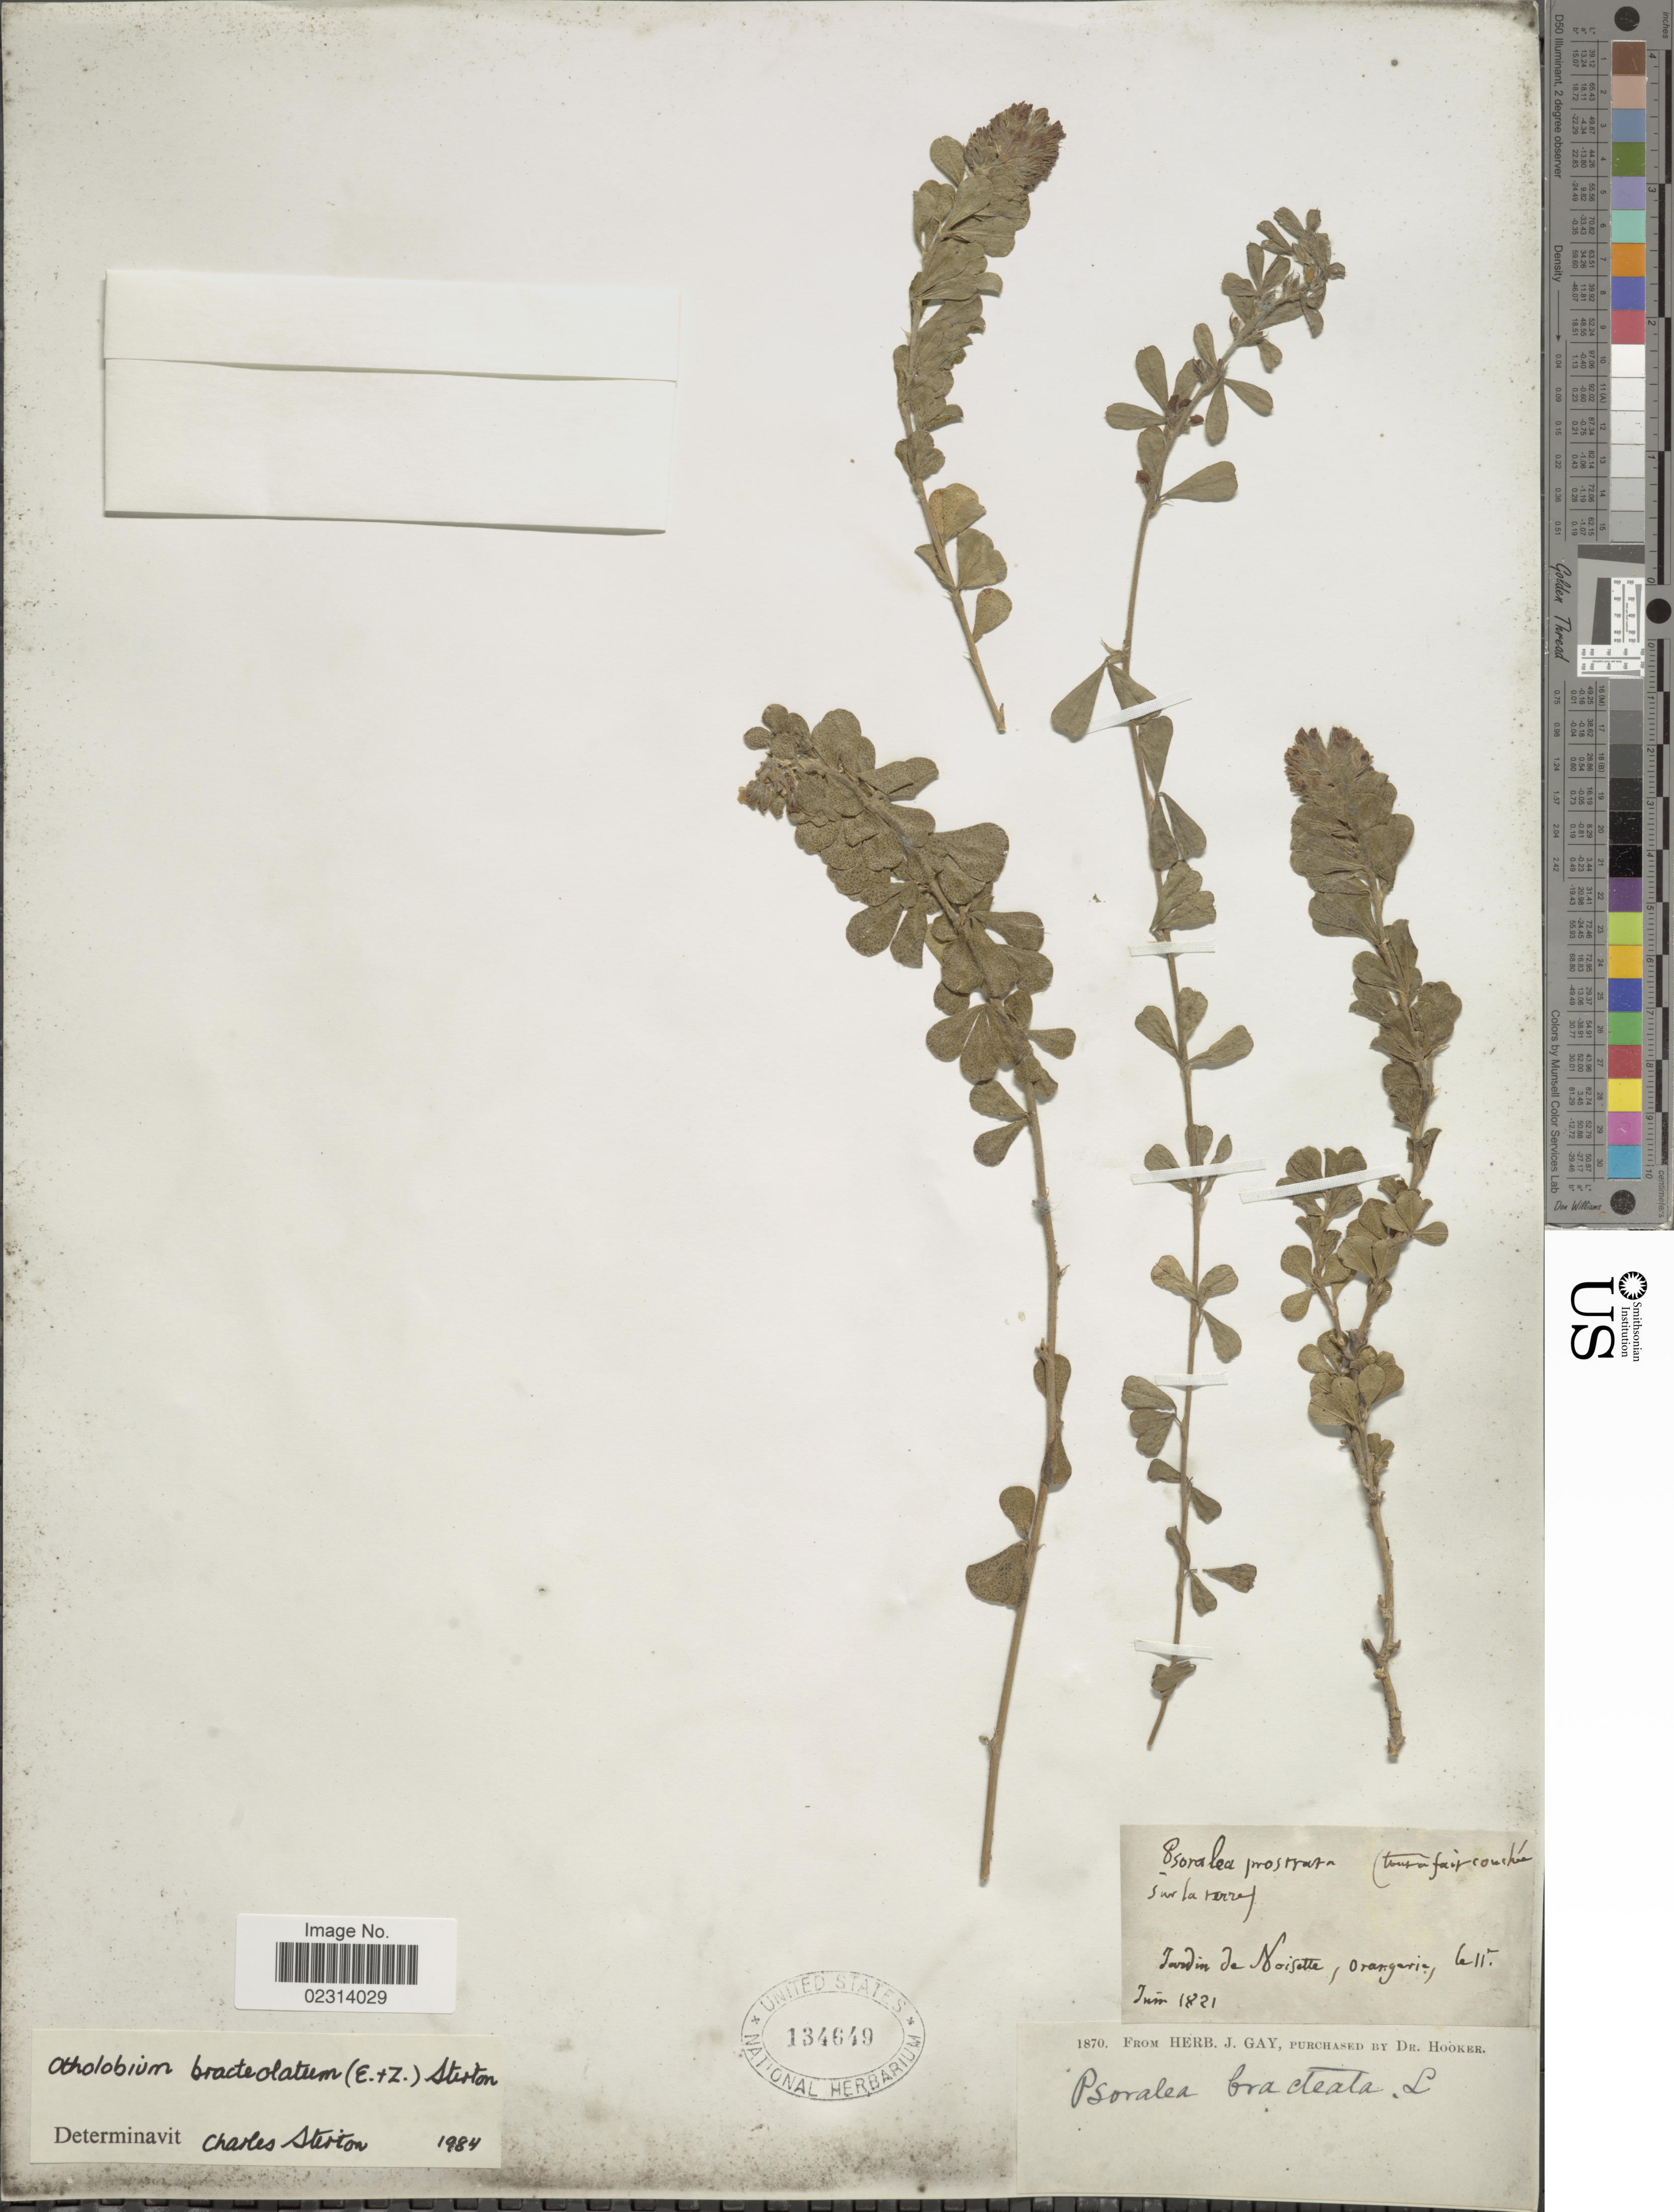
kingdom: Plantae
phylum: Tracheophyta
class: Magnoliopsida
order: Fabales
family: Fabaceae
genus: Otholobium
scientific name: Otholobium bracteolatum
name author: (Eckl. & Zeyh.) C.H. Stirt.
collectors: ex herb. J. Gay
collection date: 1821-06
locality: Jardinl de Noisette, orangaria [interpreted]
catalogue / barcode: US 134649